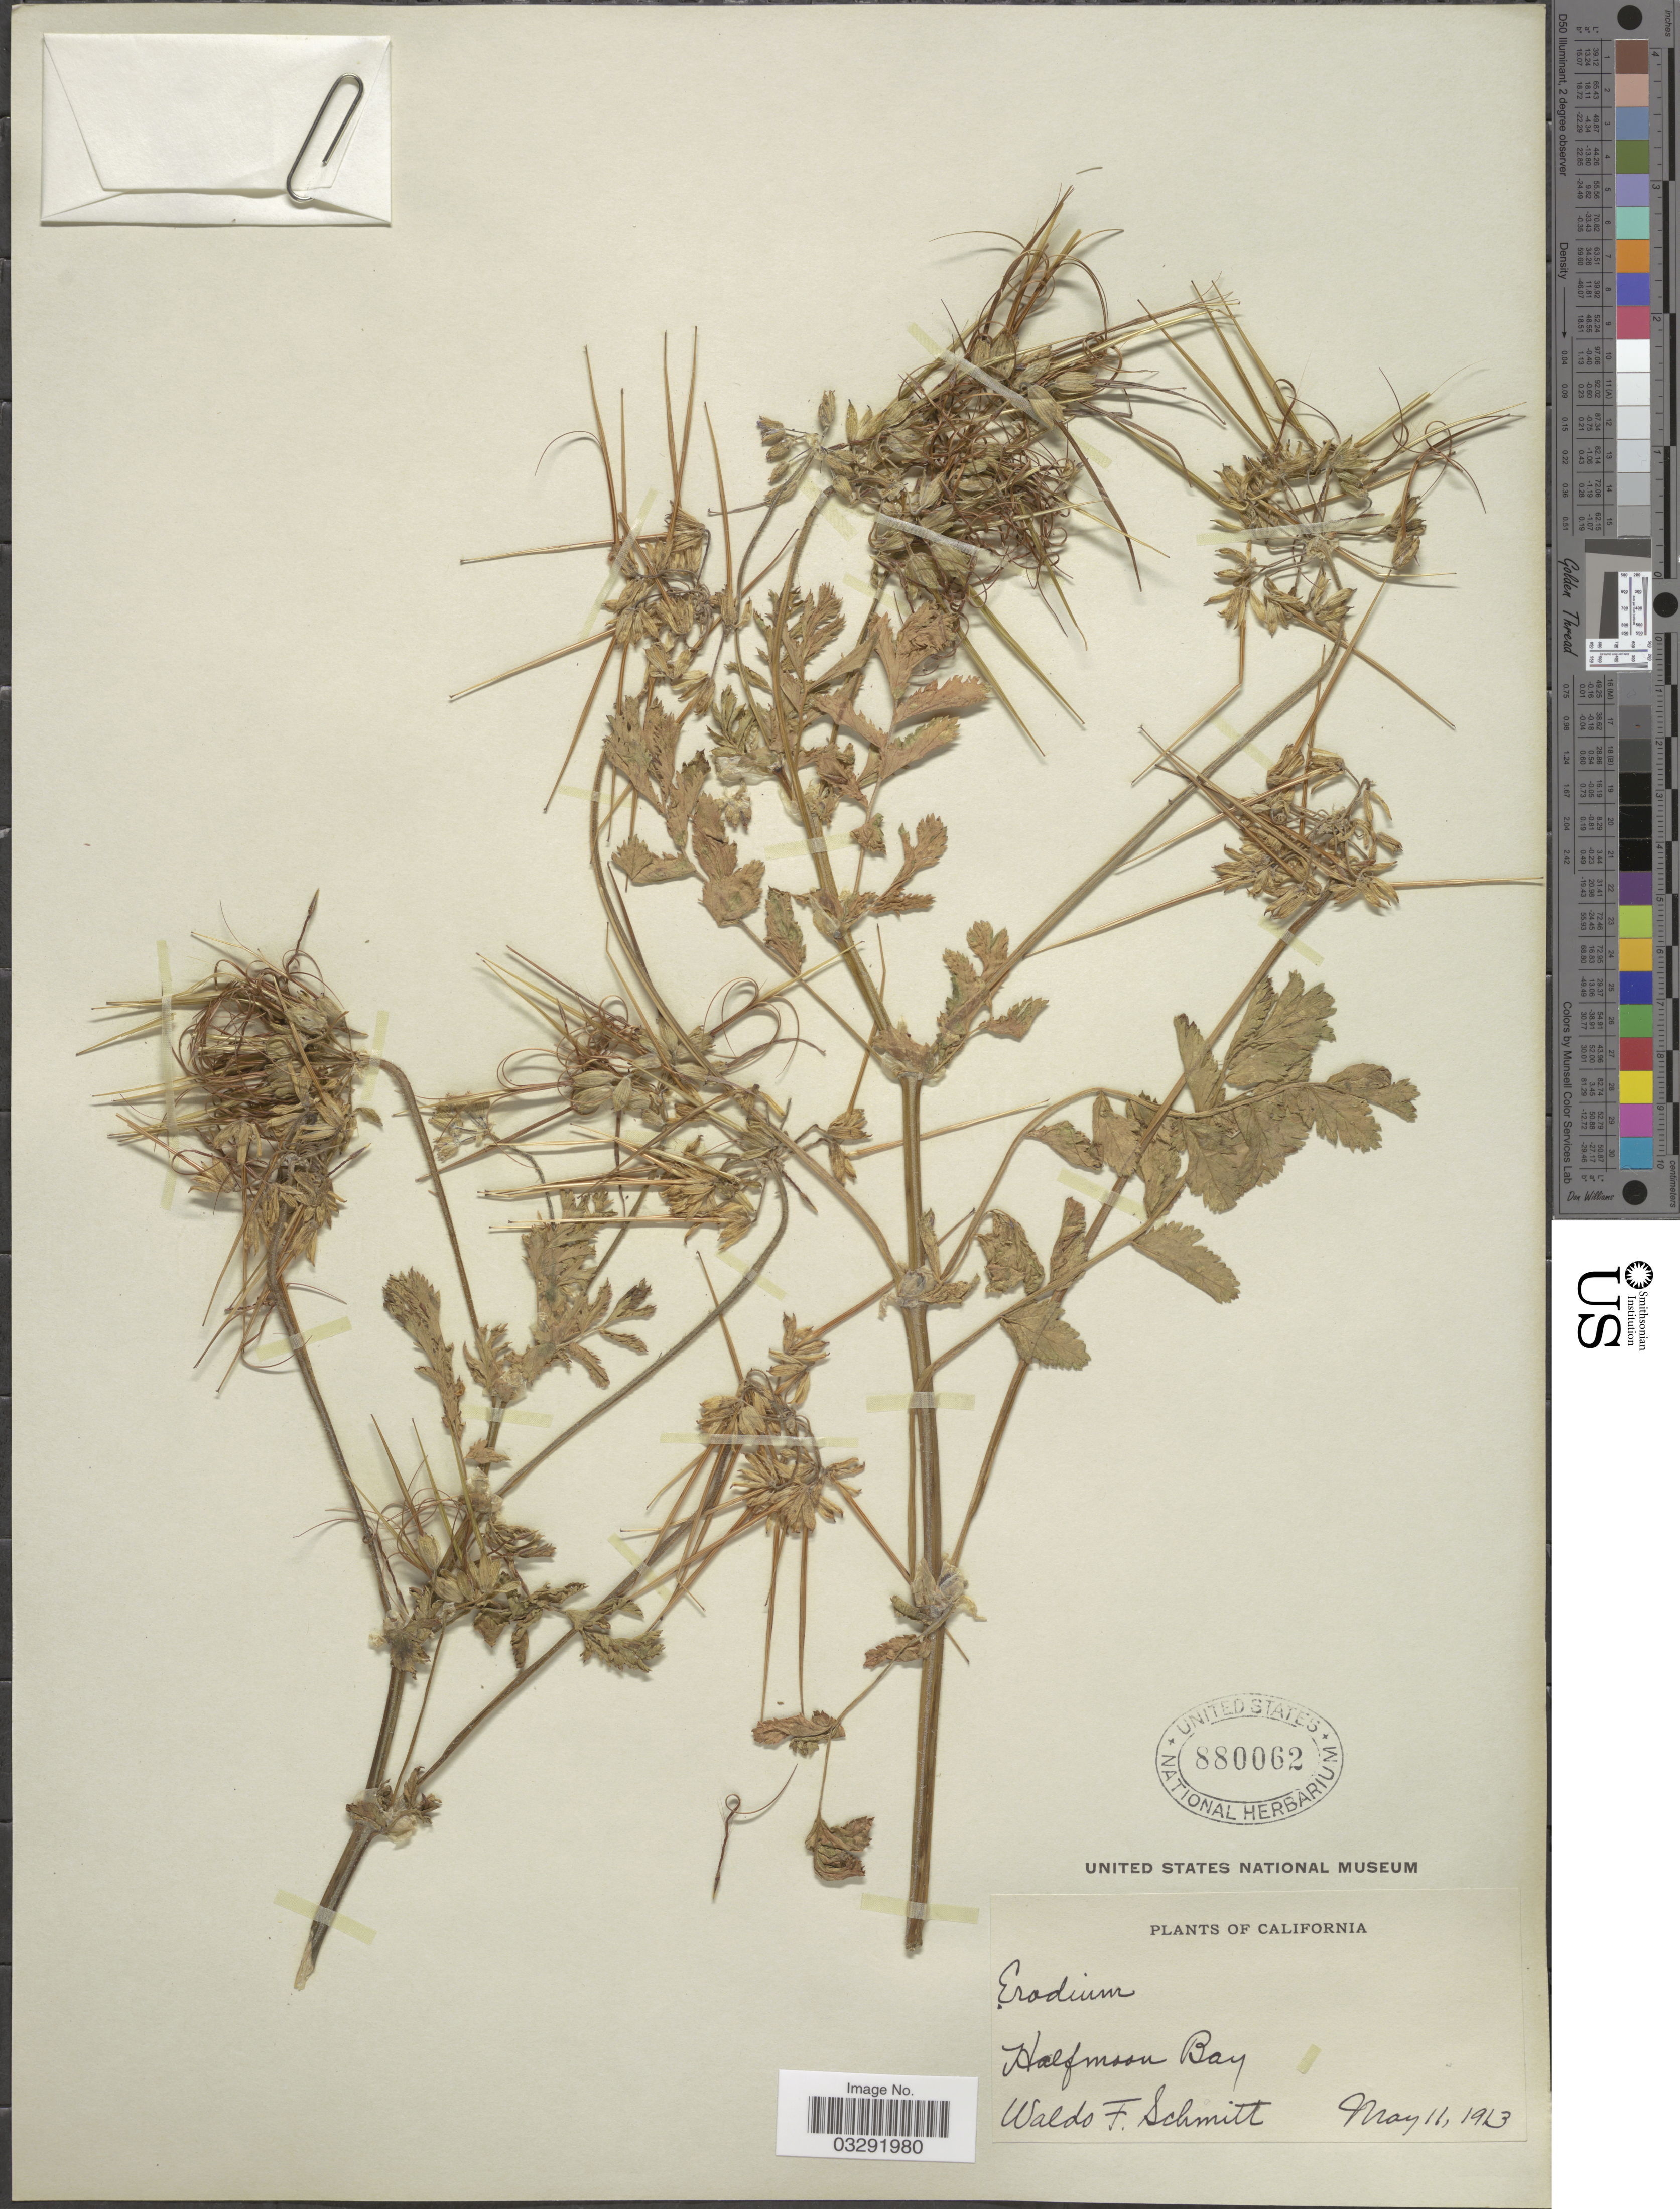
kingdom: Plantae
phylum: Tracheophyta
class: Magnoliopsida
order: Geraniales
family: Geraniaceae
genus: Erodium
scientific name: Erodium moschatum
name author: (L.) L'Hér. ex Aiton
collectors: W. F. Schmitt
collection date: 1913-05-11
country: United States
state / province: California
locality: Halfmoon Bay.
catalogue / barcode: US 880062